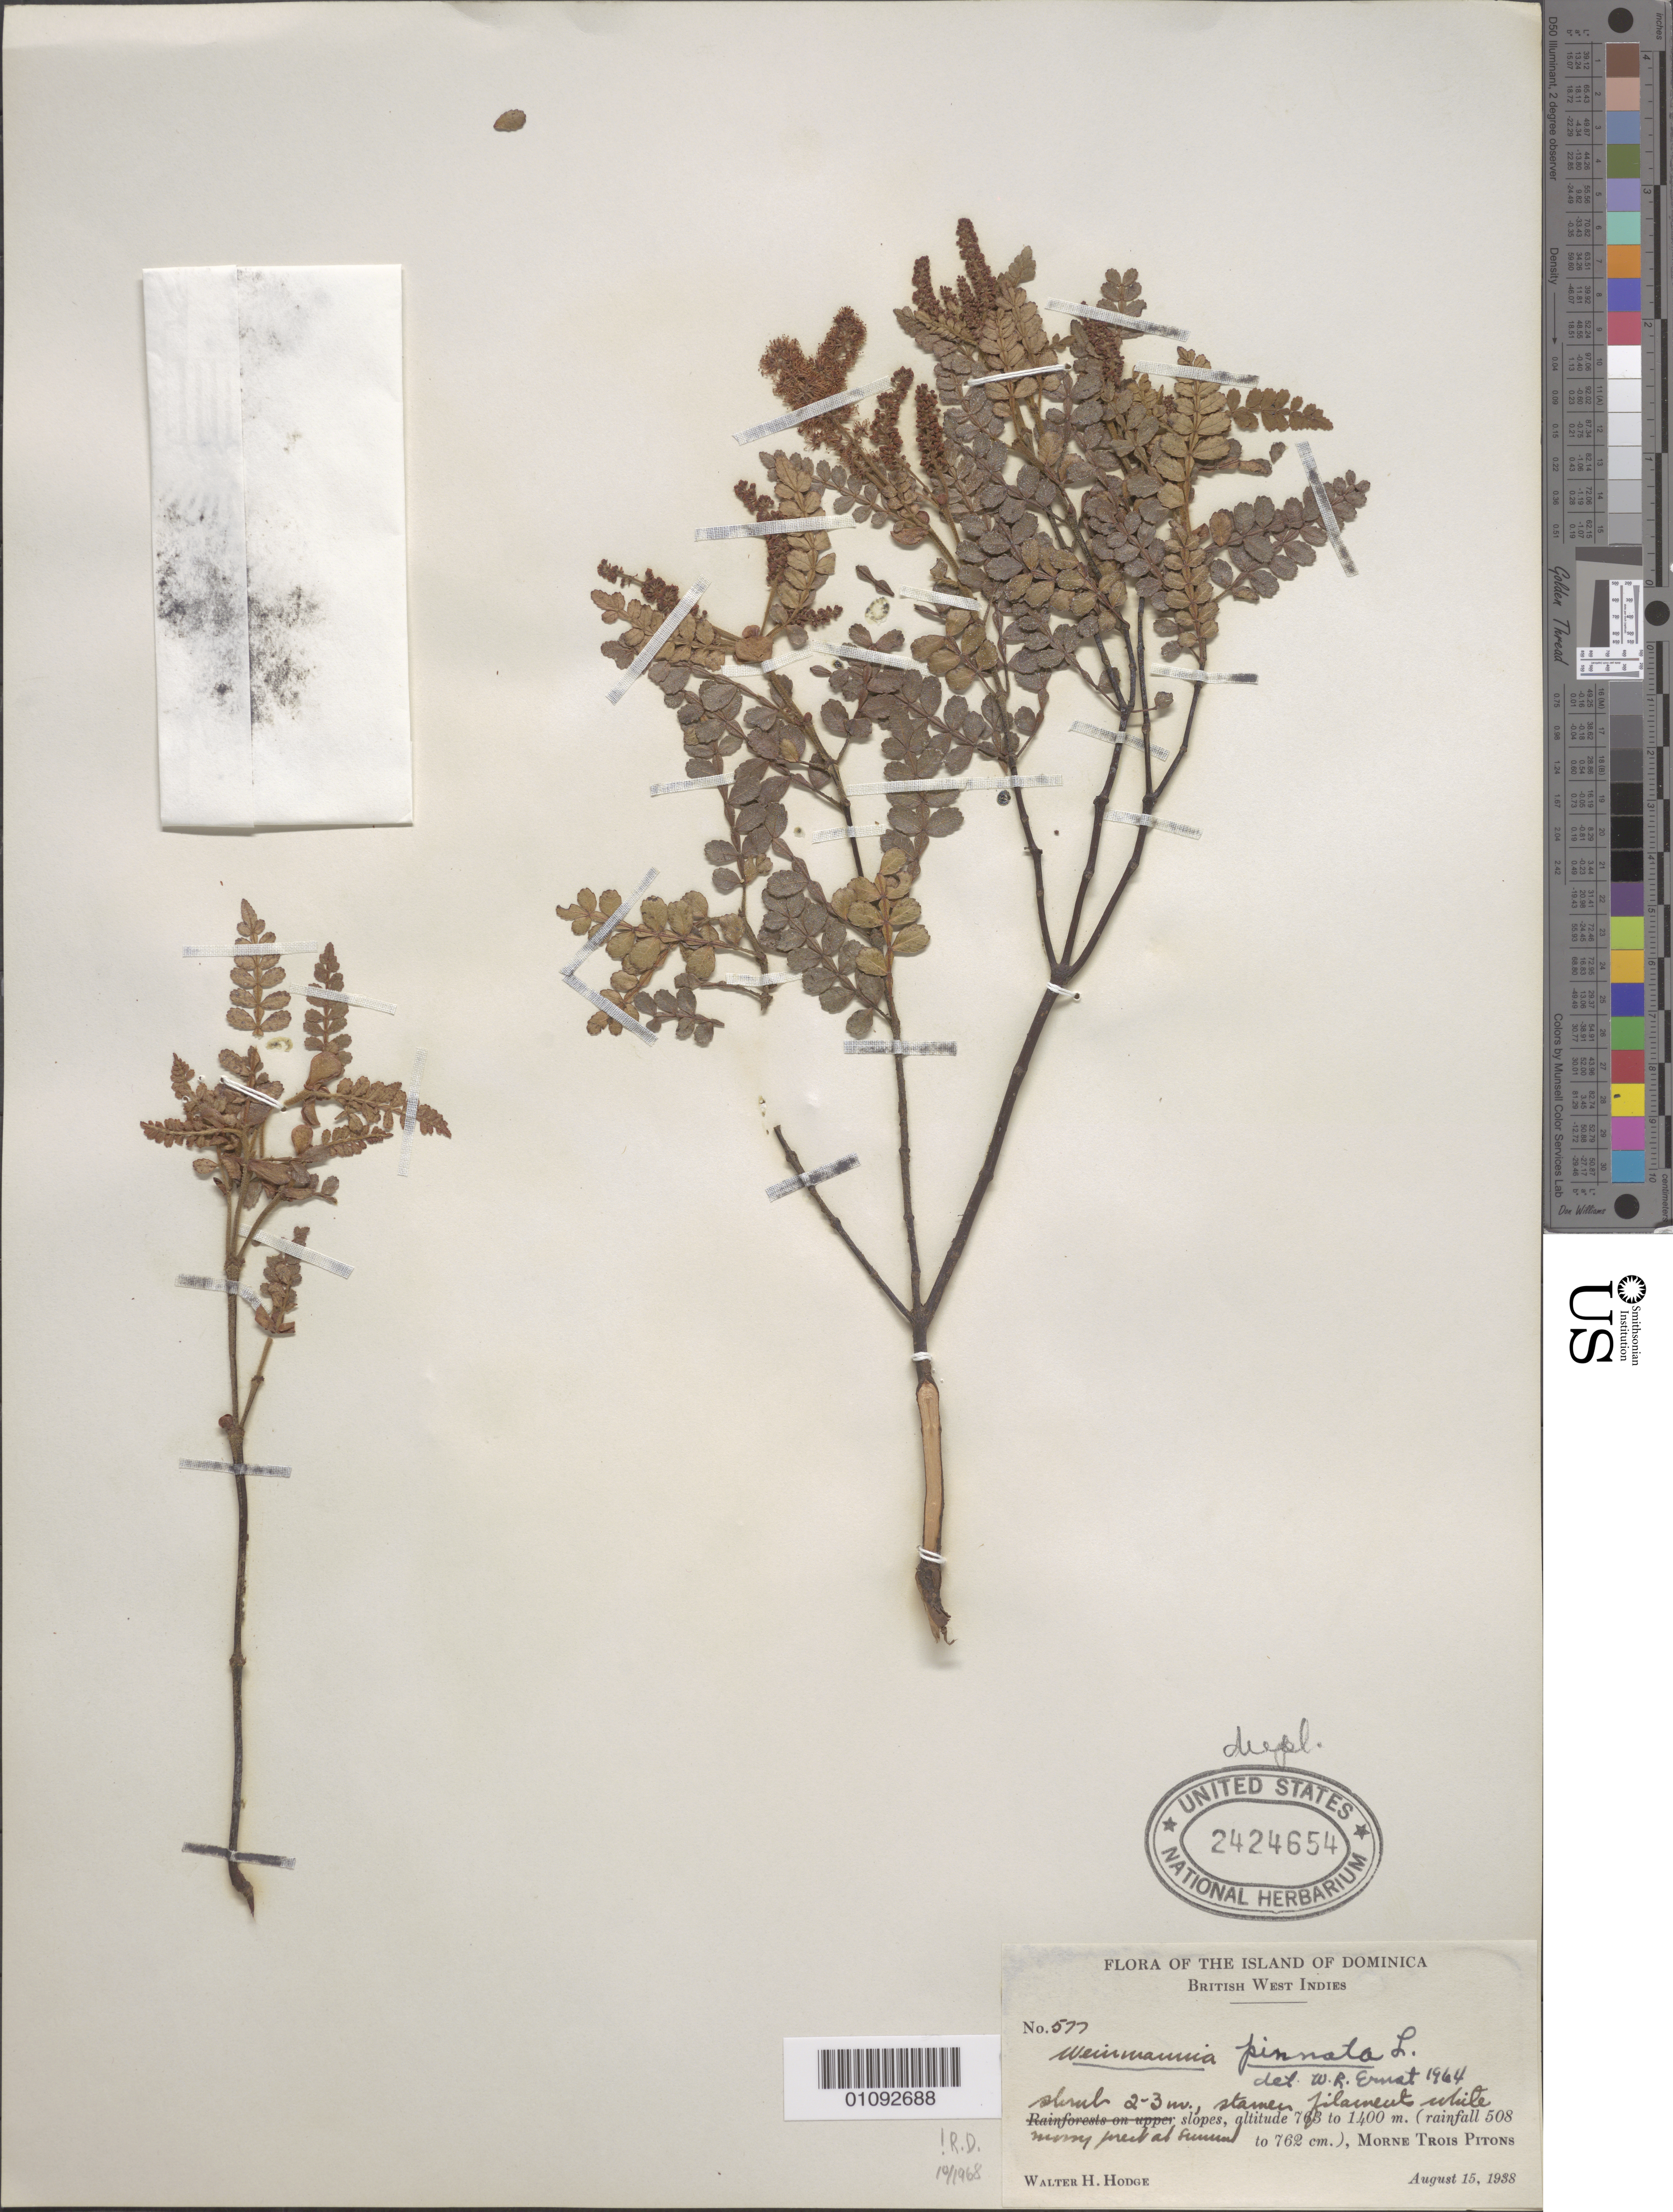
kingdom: Plantae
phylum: Tracheophyta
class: Magnoliopsida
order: Oxalidales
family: Cunoniaceae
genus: Weinmannia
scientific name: Weinmannia pinnata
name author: L.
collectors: W. Hodge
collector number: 577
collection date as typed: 15 Aug 1938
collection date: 1938-08-15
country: Dominica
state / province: St. Paul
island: Dominica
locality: Slopes, Morne Trois Pitons.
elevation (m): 763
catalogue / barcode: US 2424654